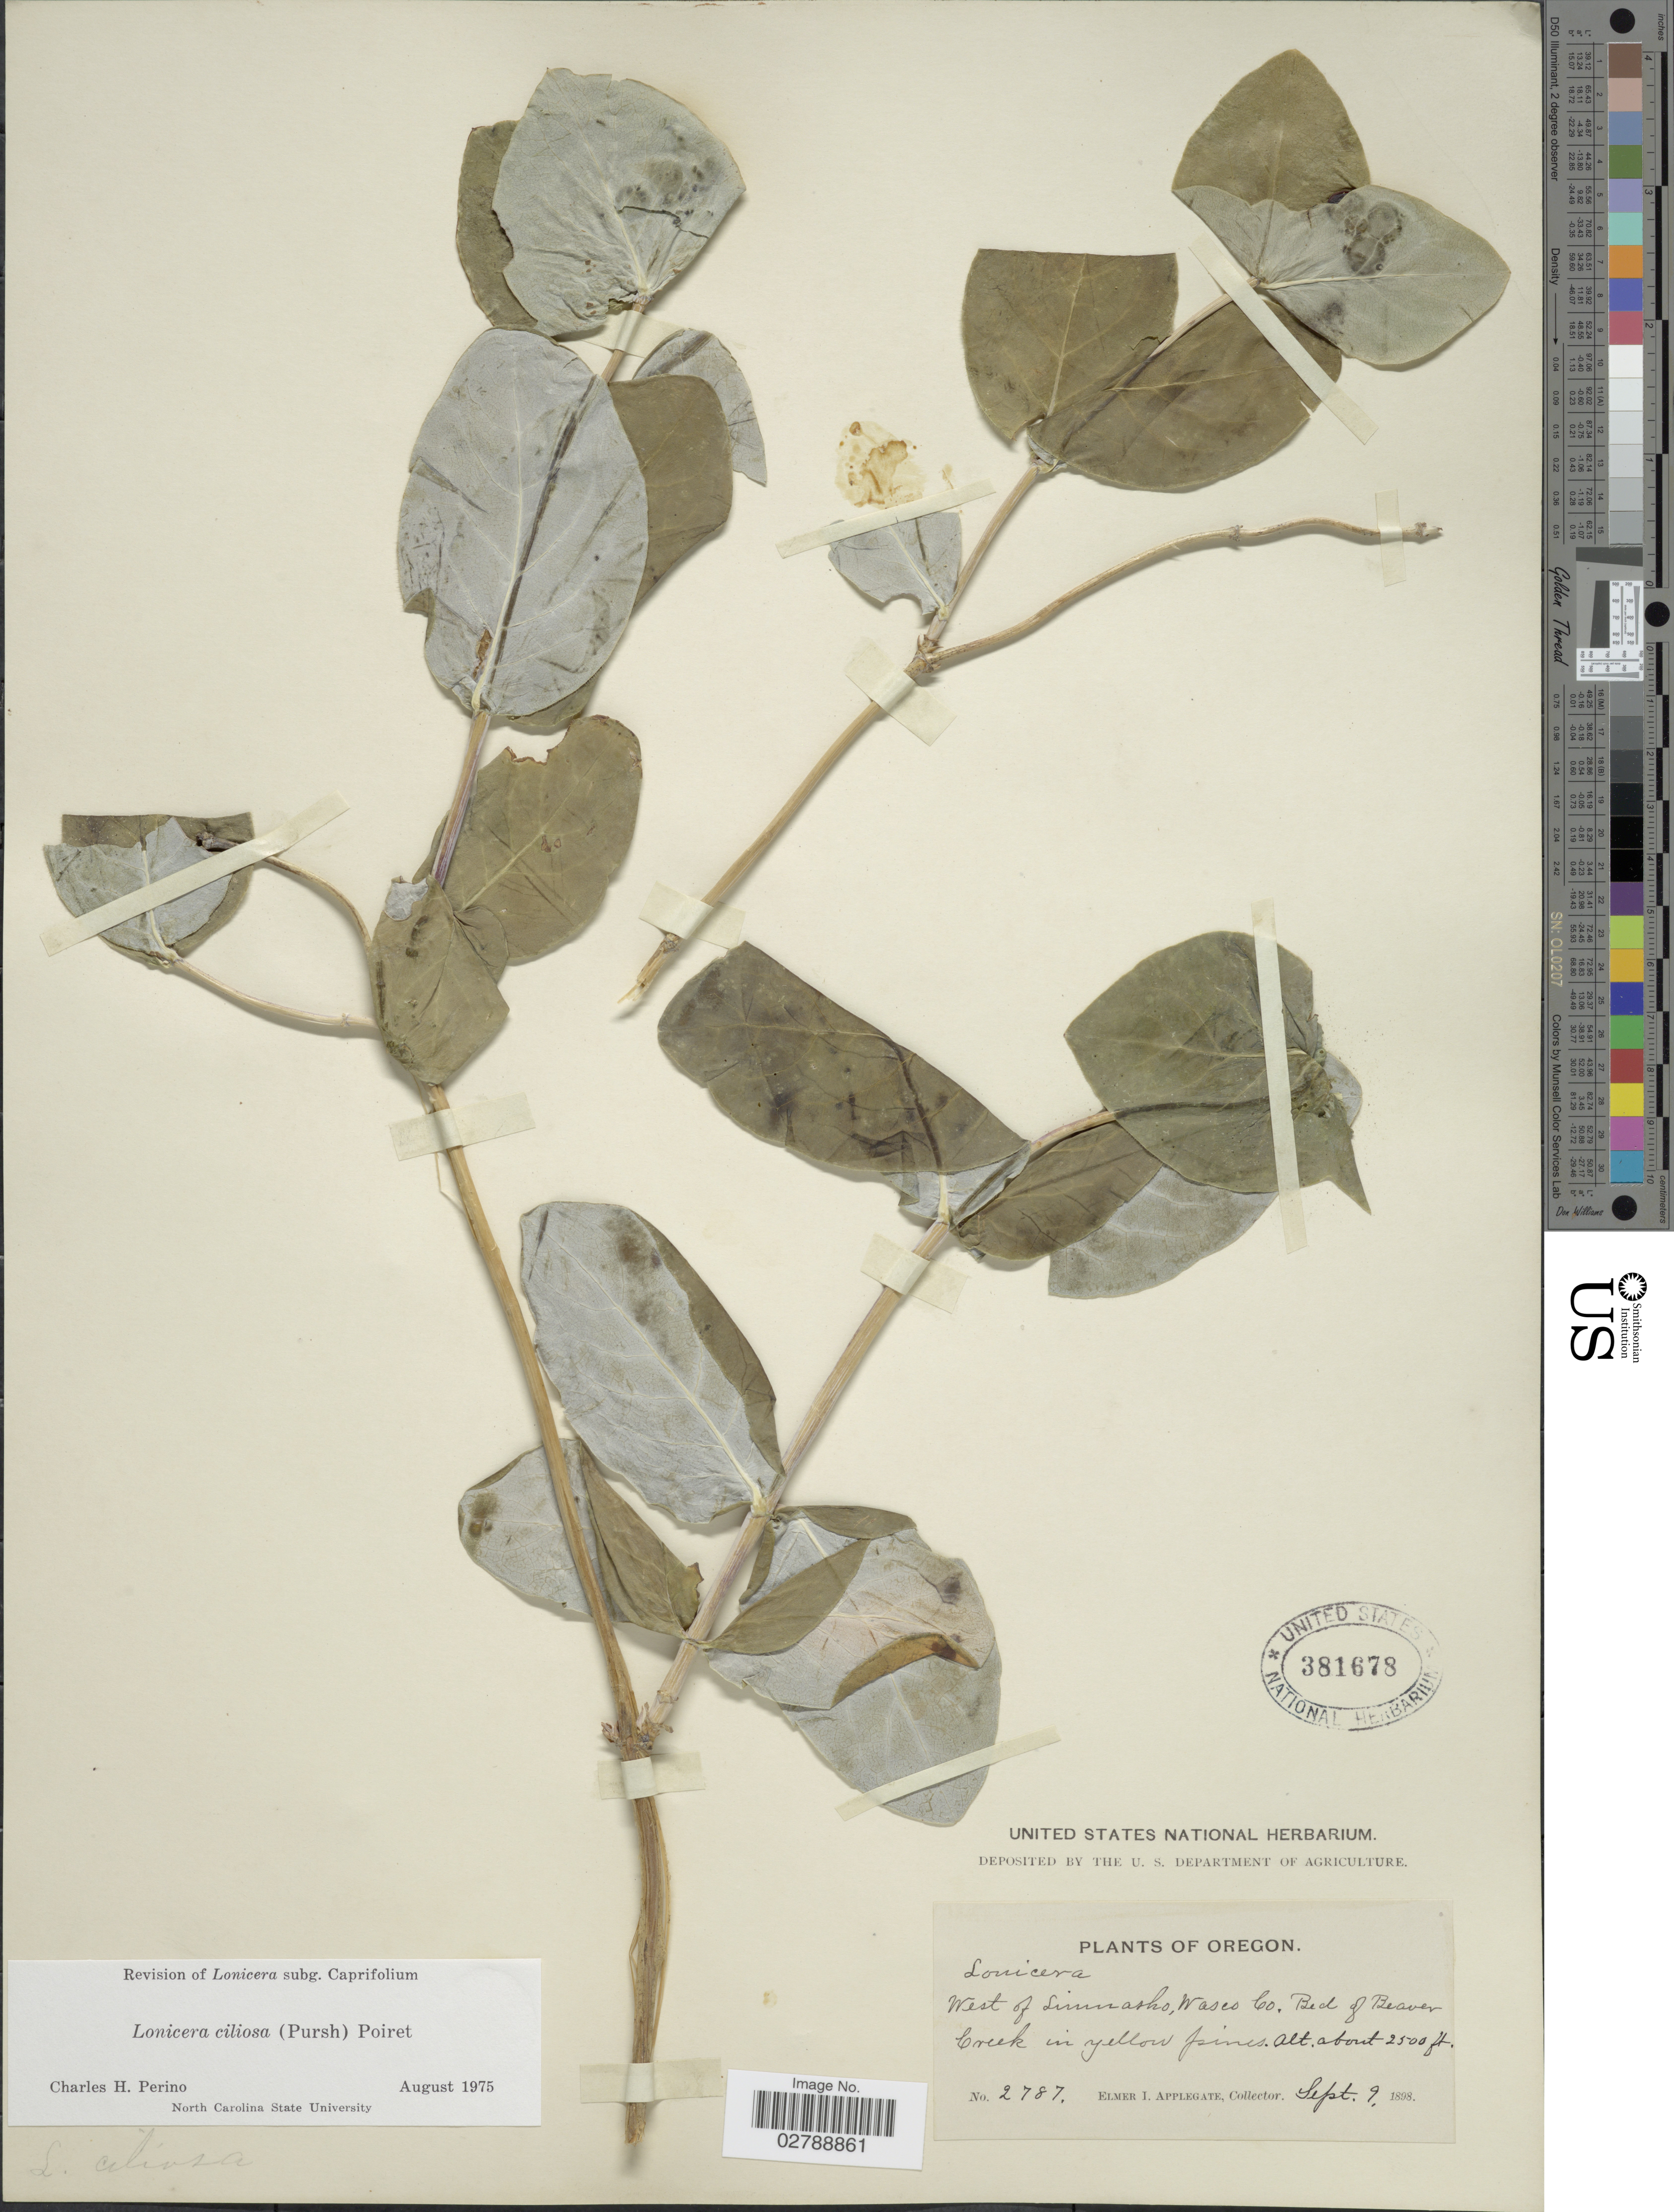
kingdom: Plantae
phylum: Tracheophyta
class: Magnoliopsida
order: Dipsacales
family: Caprifoliaceae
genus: Lonicera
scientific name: Lonicera ciliosa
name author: Poir.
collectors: E. I. Applegate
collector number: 2787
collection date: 1898-09-09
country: United States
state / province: Oregon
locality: West of Simnasho, Wases Co. Bed of Beaver Creek in yellow pines.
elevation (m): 762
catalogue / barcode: US 381678